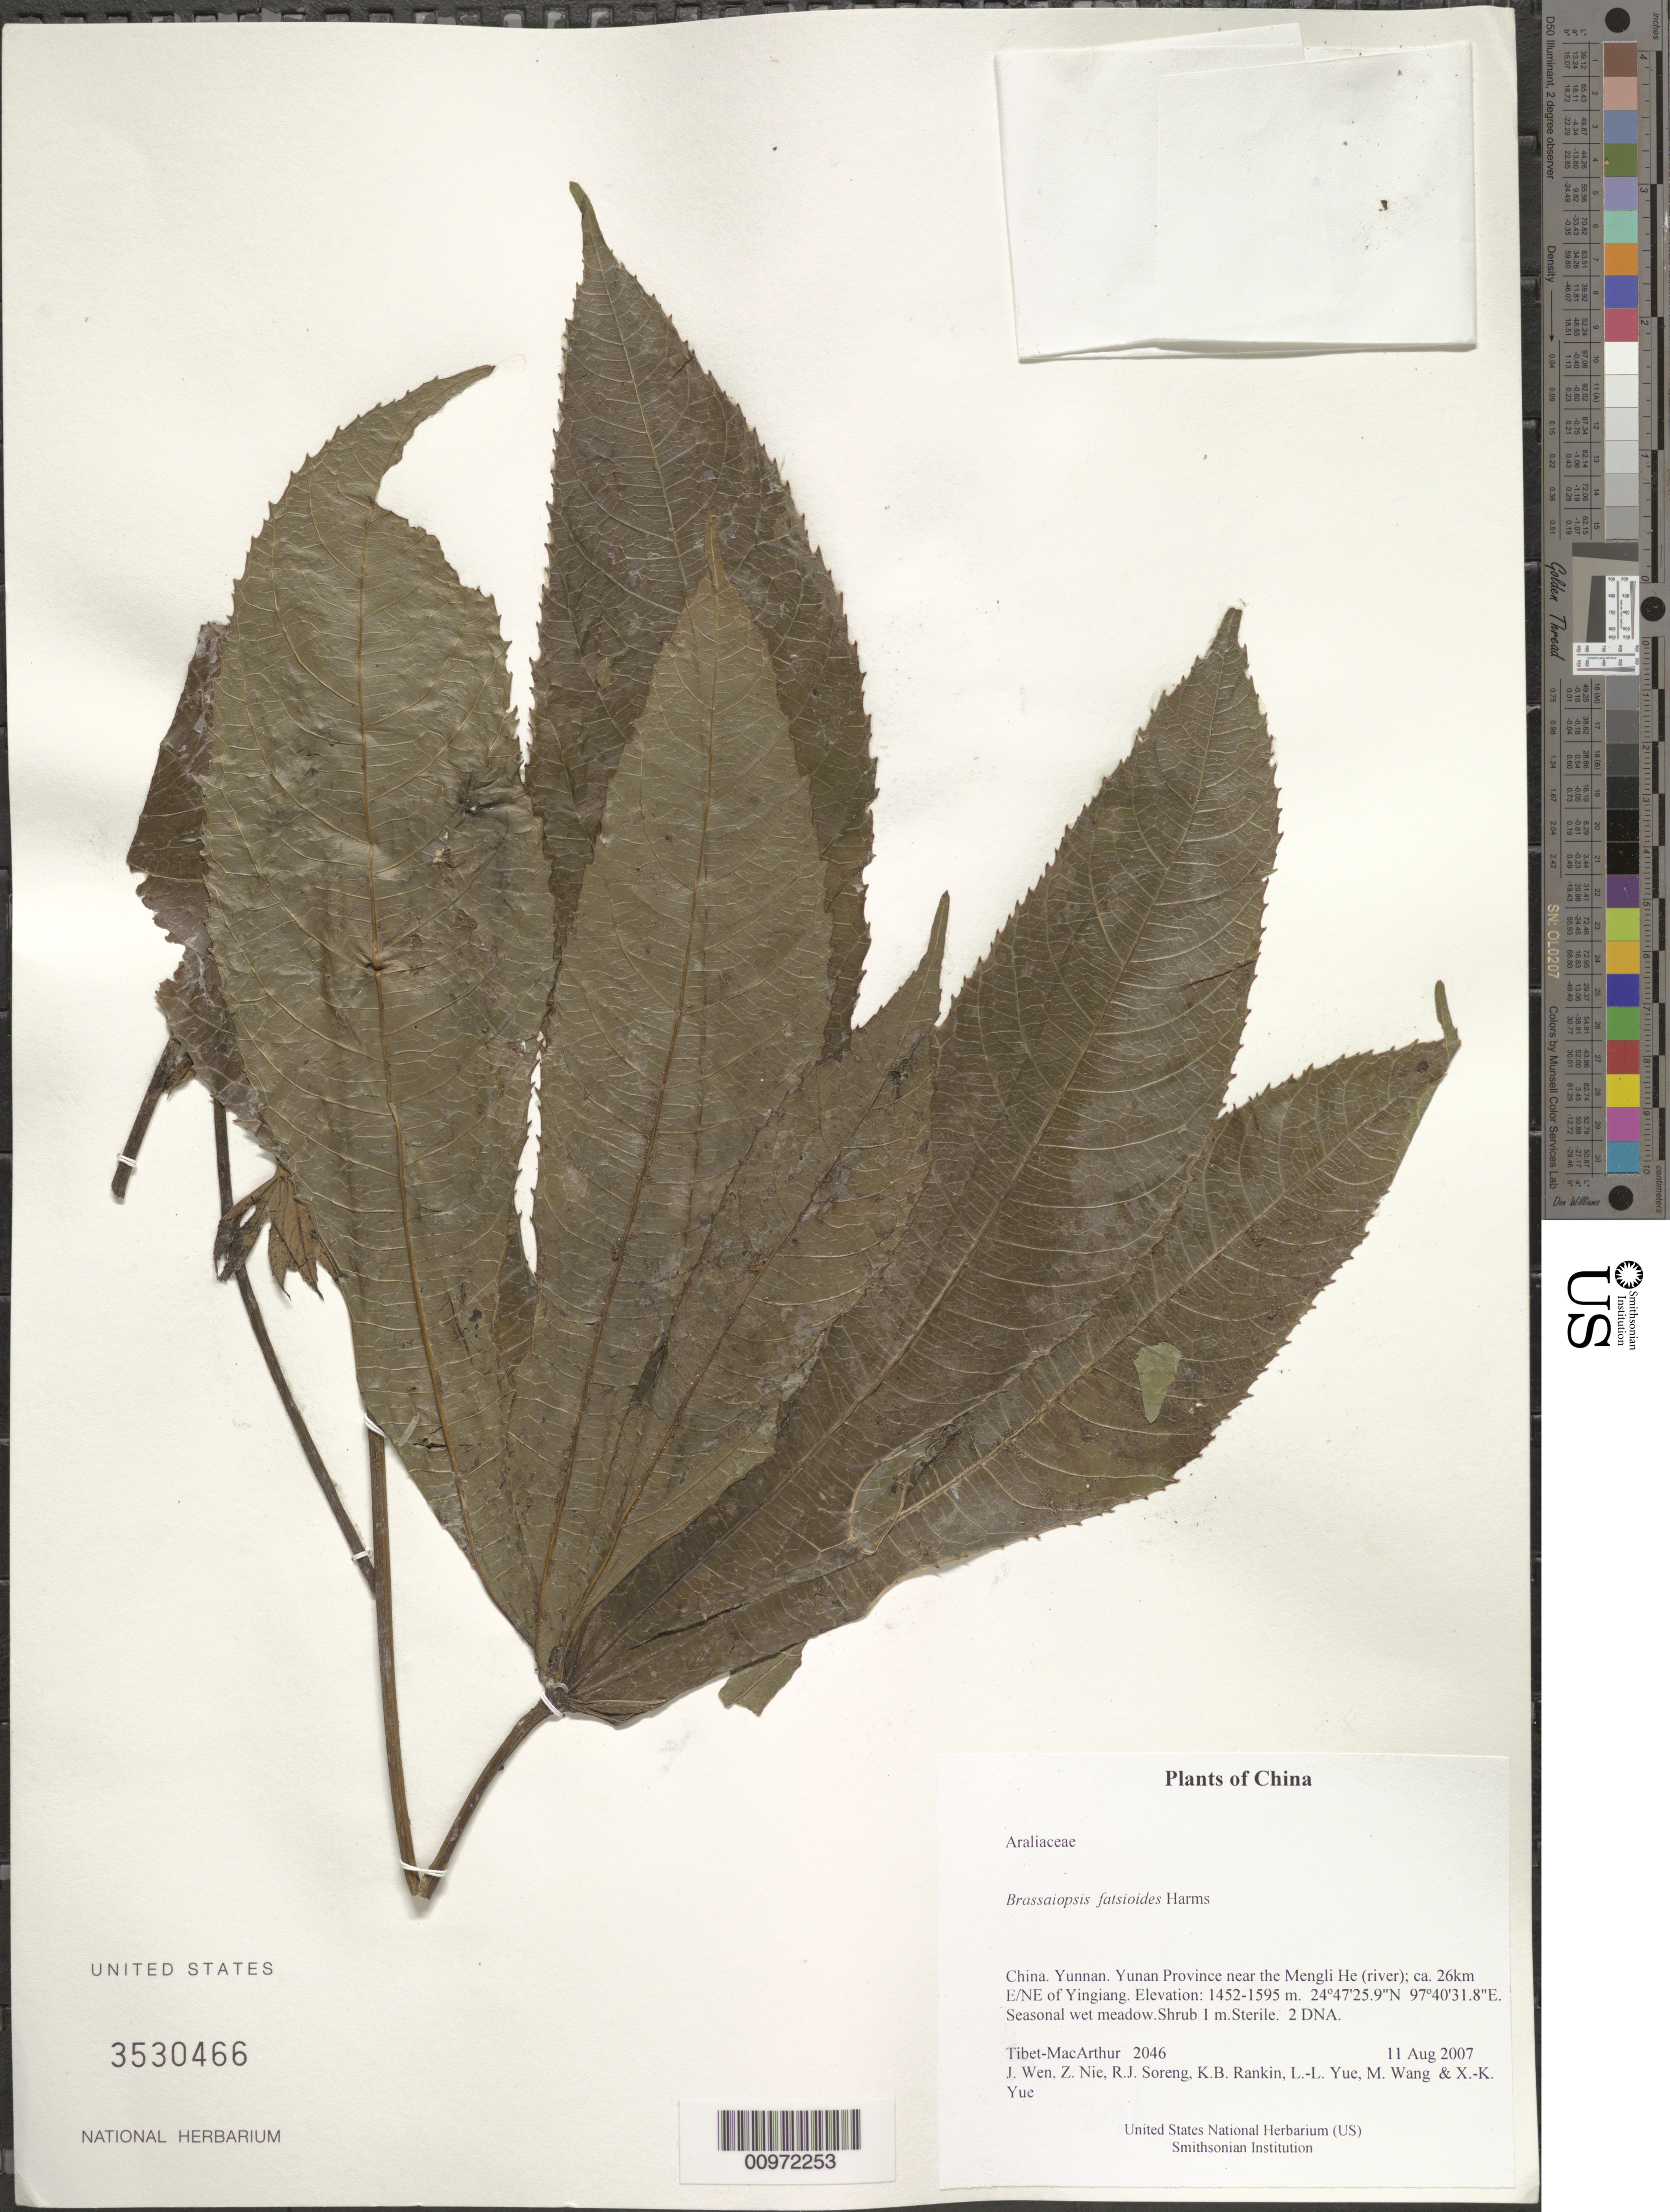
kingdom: Plantae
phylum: Tracheophyta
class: Magnoliopsida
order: Apiales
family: Araliaceae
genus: Brassaiopsis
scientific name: Brassaiopsis fatsioides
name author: Harms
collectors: Tibet-MacArthur, J. Wen, Z. Nie, R. J. Soreng, K. Rankin, L. Yue, M. Wang & X. Yue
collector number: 2046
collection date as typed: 11 Aug 2007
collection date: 2007-08-11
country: China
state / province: Yunnan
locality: Yunan Province near the Mengli He (river); ca. 26km E/NE of Yingiang.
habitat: Seasonal wet meadow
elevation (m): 1452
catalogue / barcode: US 3530466